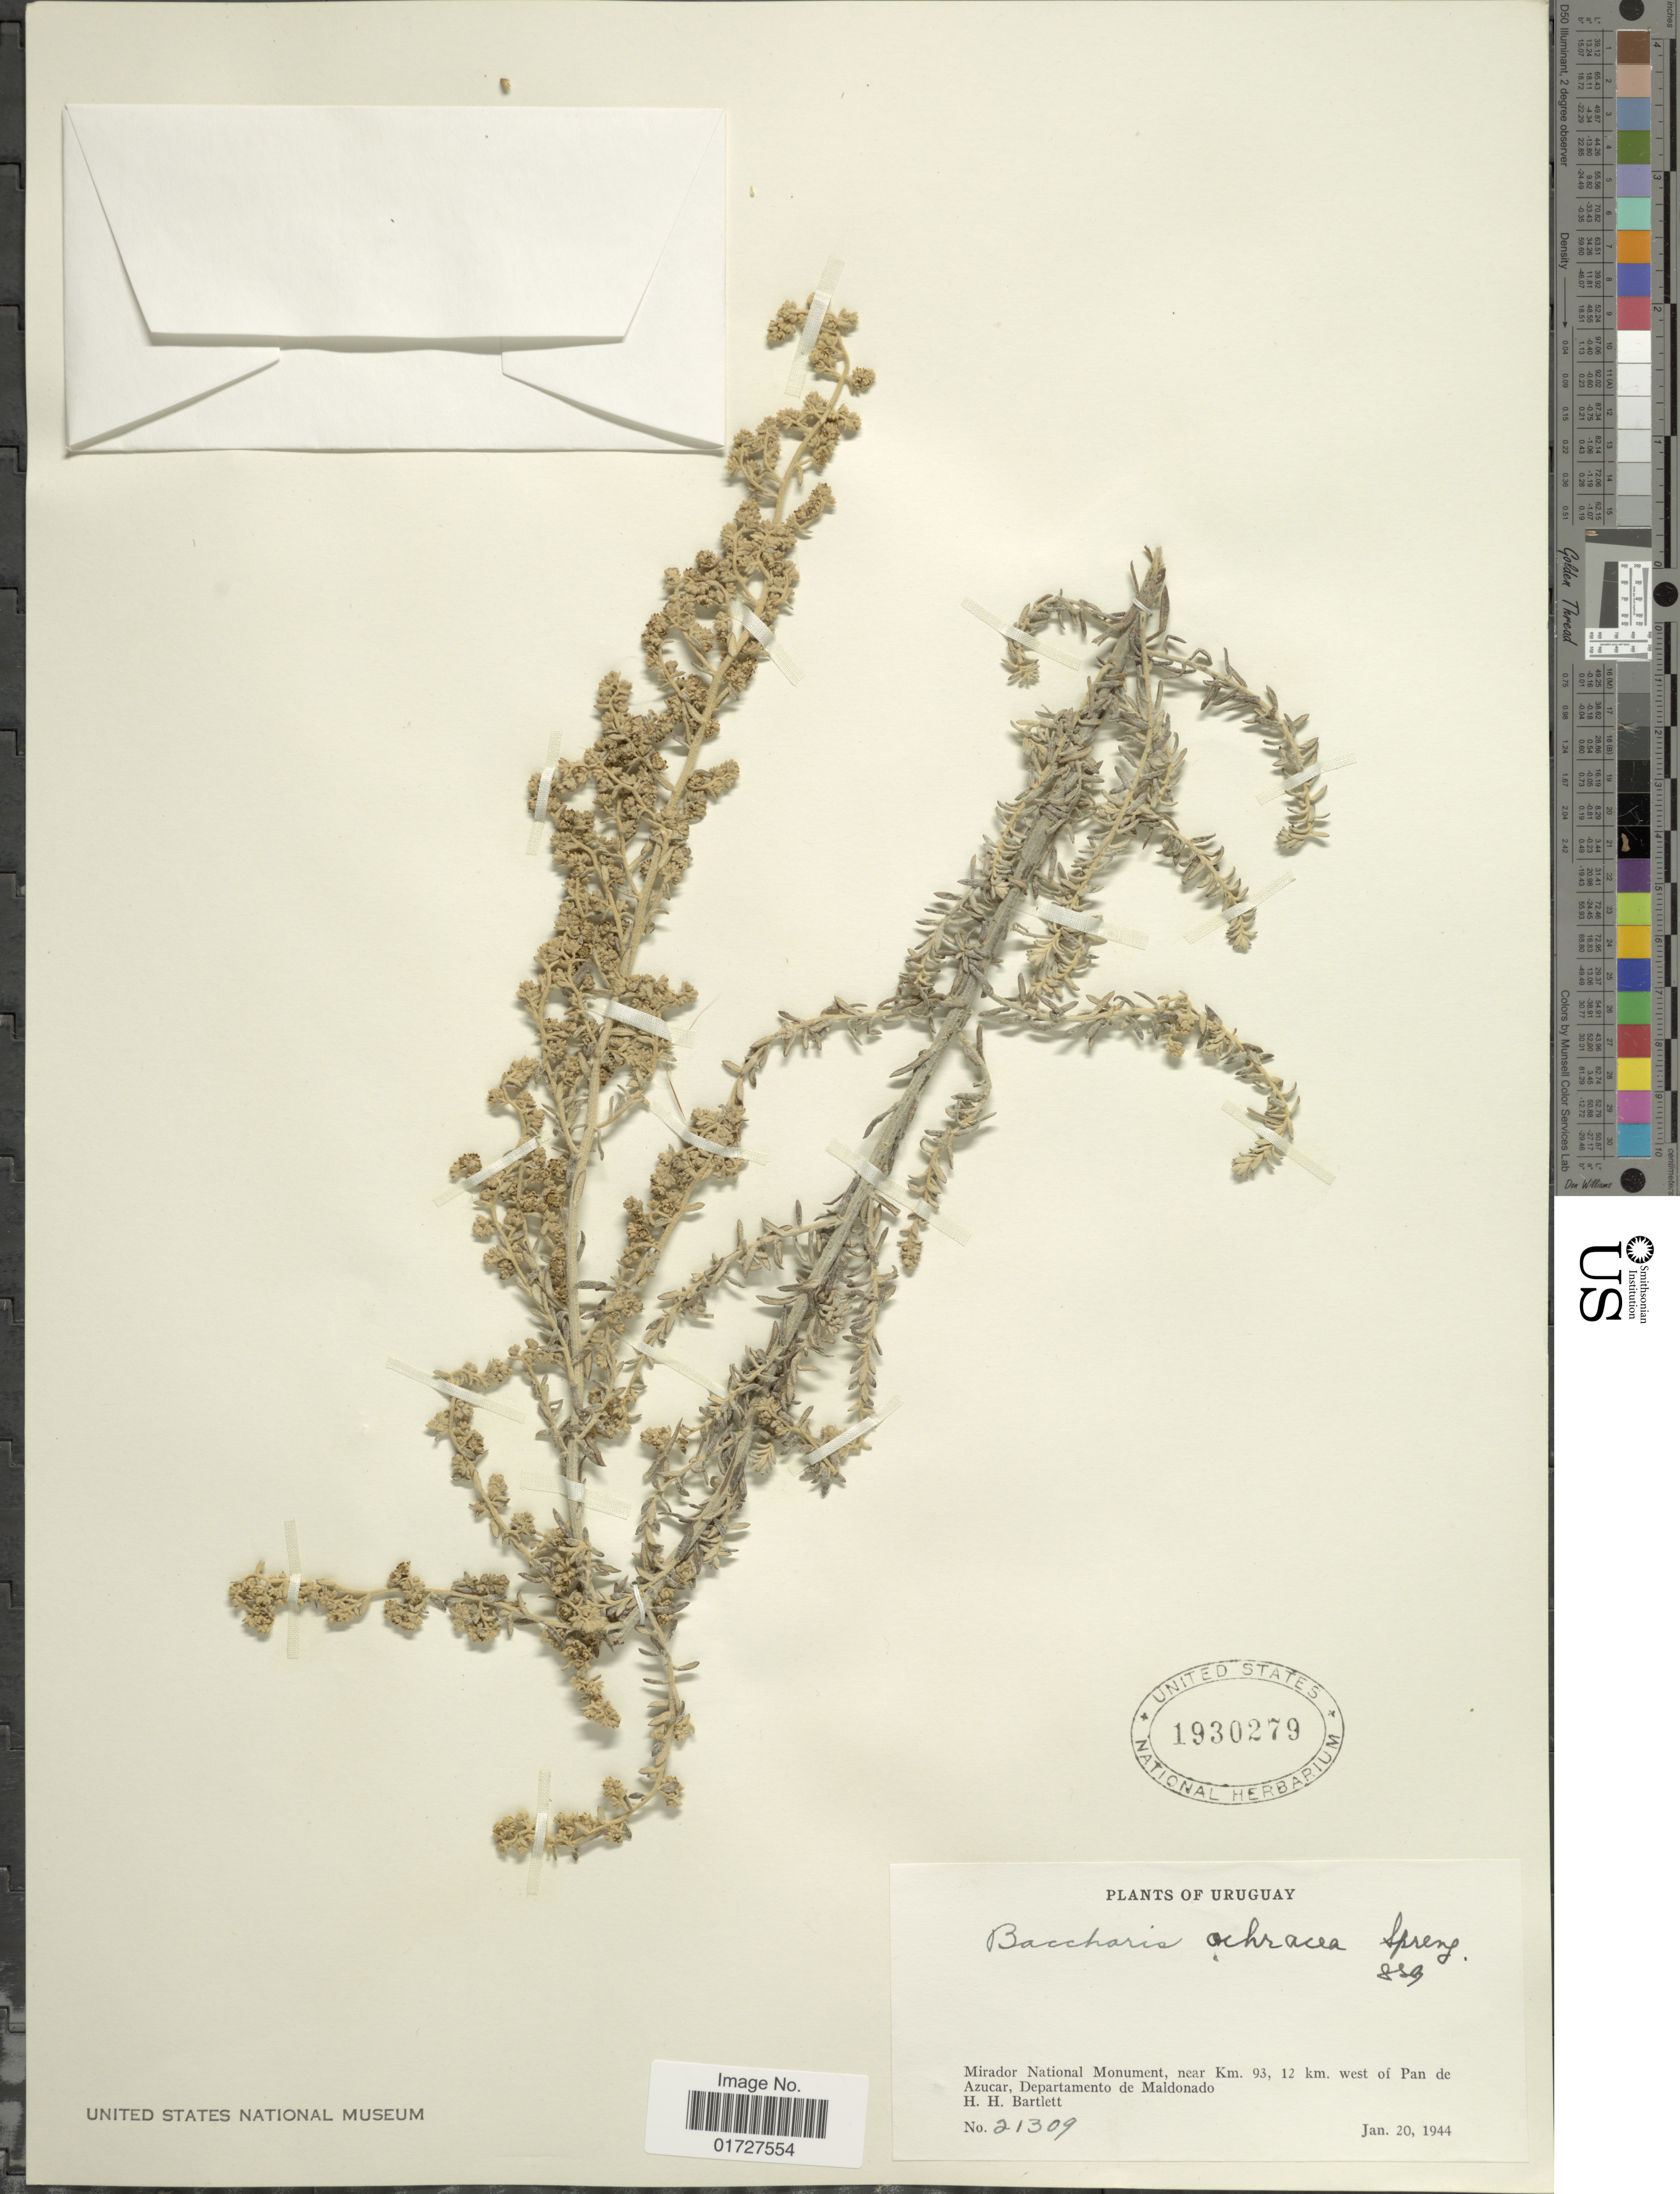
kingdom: Plantae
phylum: Tracheophyta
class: Magnoliopsida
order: Asterales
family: Asteraceae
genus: Baccharis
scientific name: Baccharis ochracea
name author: Spreng.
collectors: H. H. Bartlett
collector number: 21309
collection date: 1944-01-20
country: Uruguay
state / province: Maldonado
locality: Mirador National Monument, near km 93, 12 km west of Pan de Azucar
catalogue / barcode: US 1930279